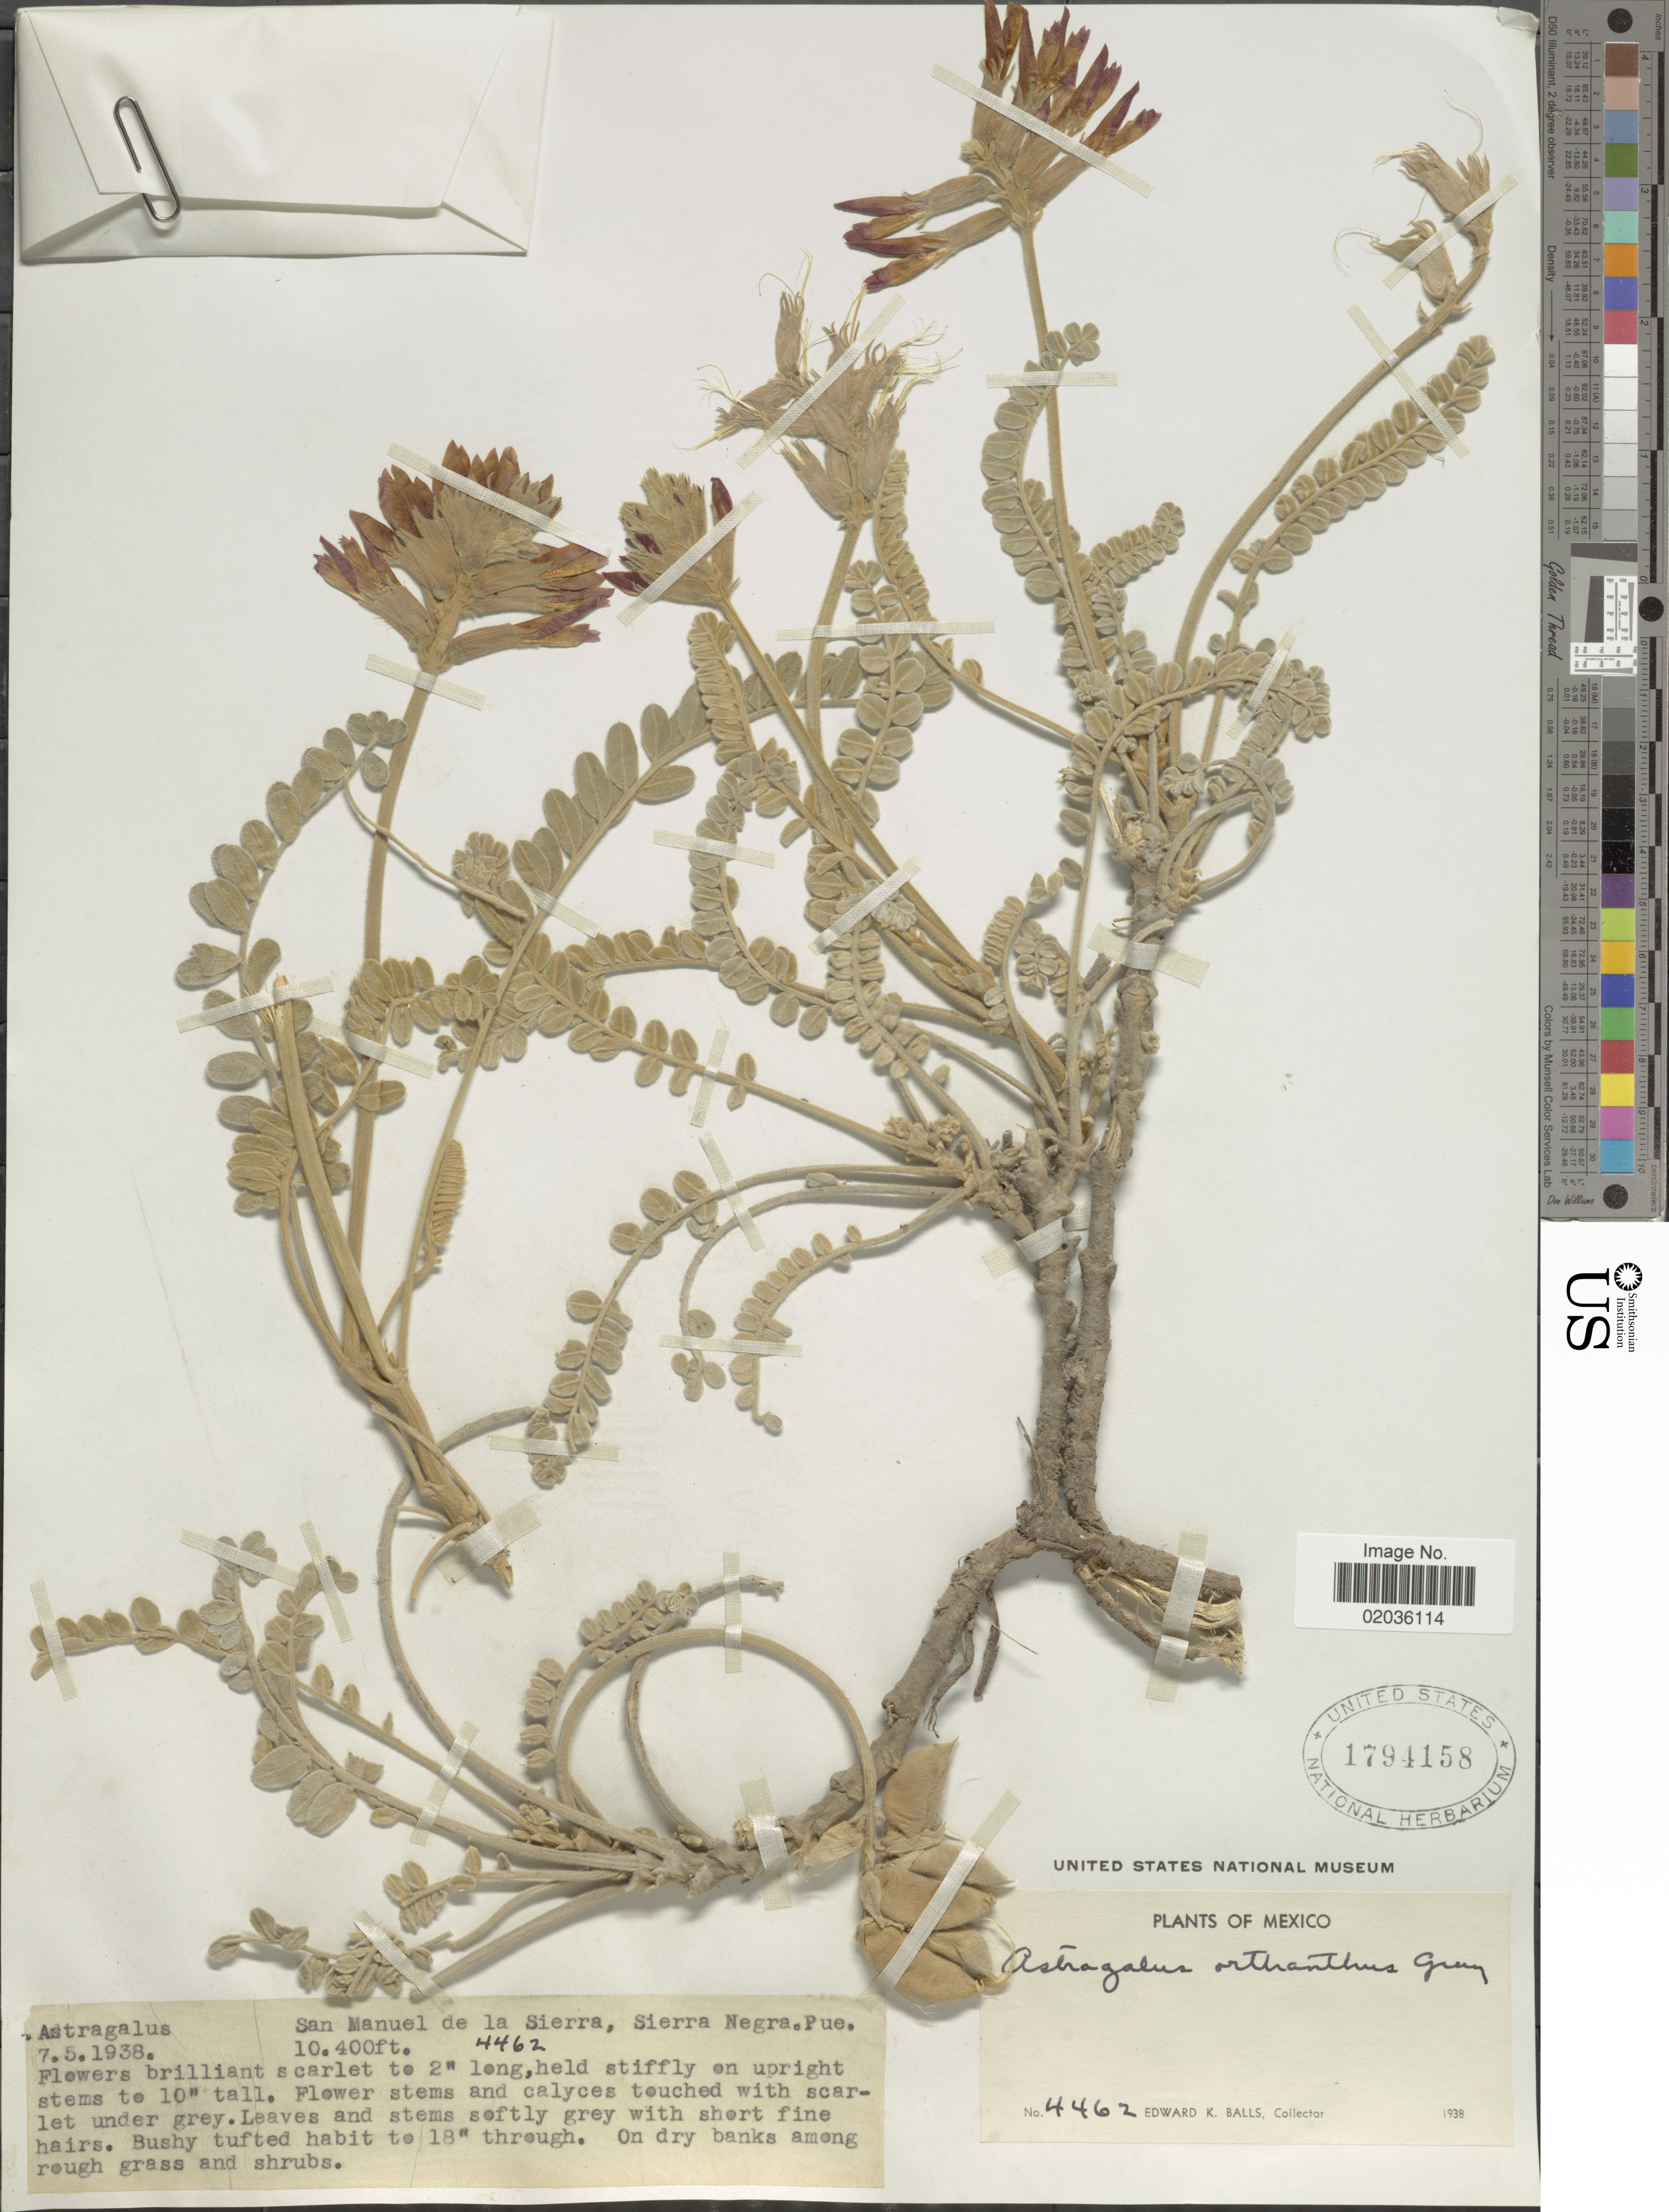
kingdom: Plantae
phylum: Tracheophyta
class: Magnoliopsida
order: Fabales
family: Fabaceae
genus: Astragalus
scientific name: Astragalus helleri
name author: Fenzl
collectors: E. K. Balls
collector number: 4462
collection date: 1938-05-07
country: Mexico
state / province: Puebla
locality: San Manuel de la Sierra, Sierra Negra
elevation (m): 3170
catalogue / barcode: US 1794158